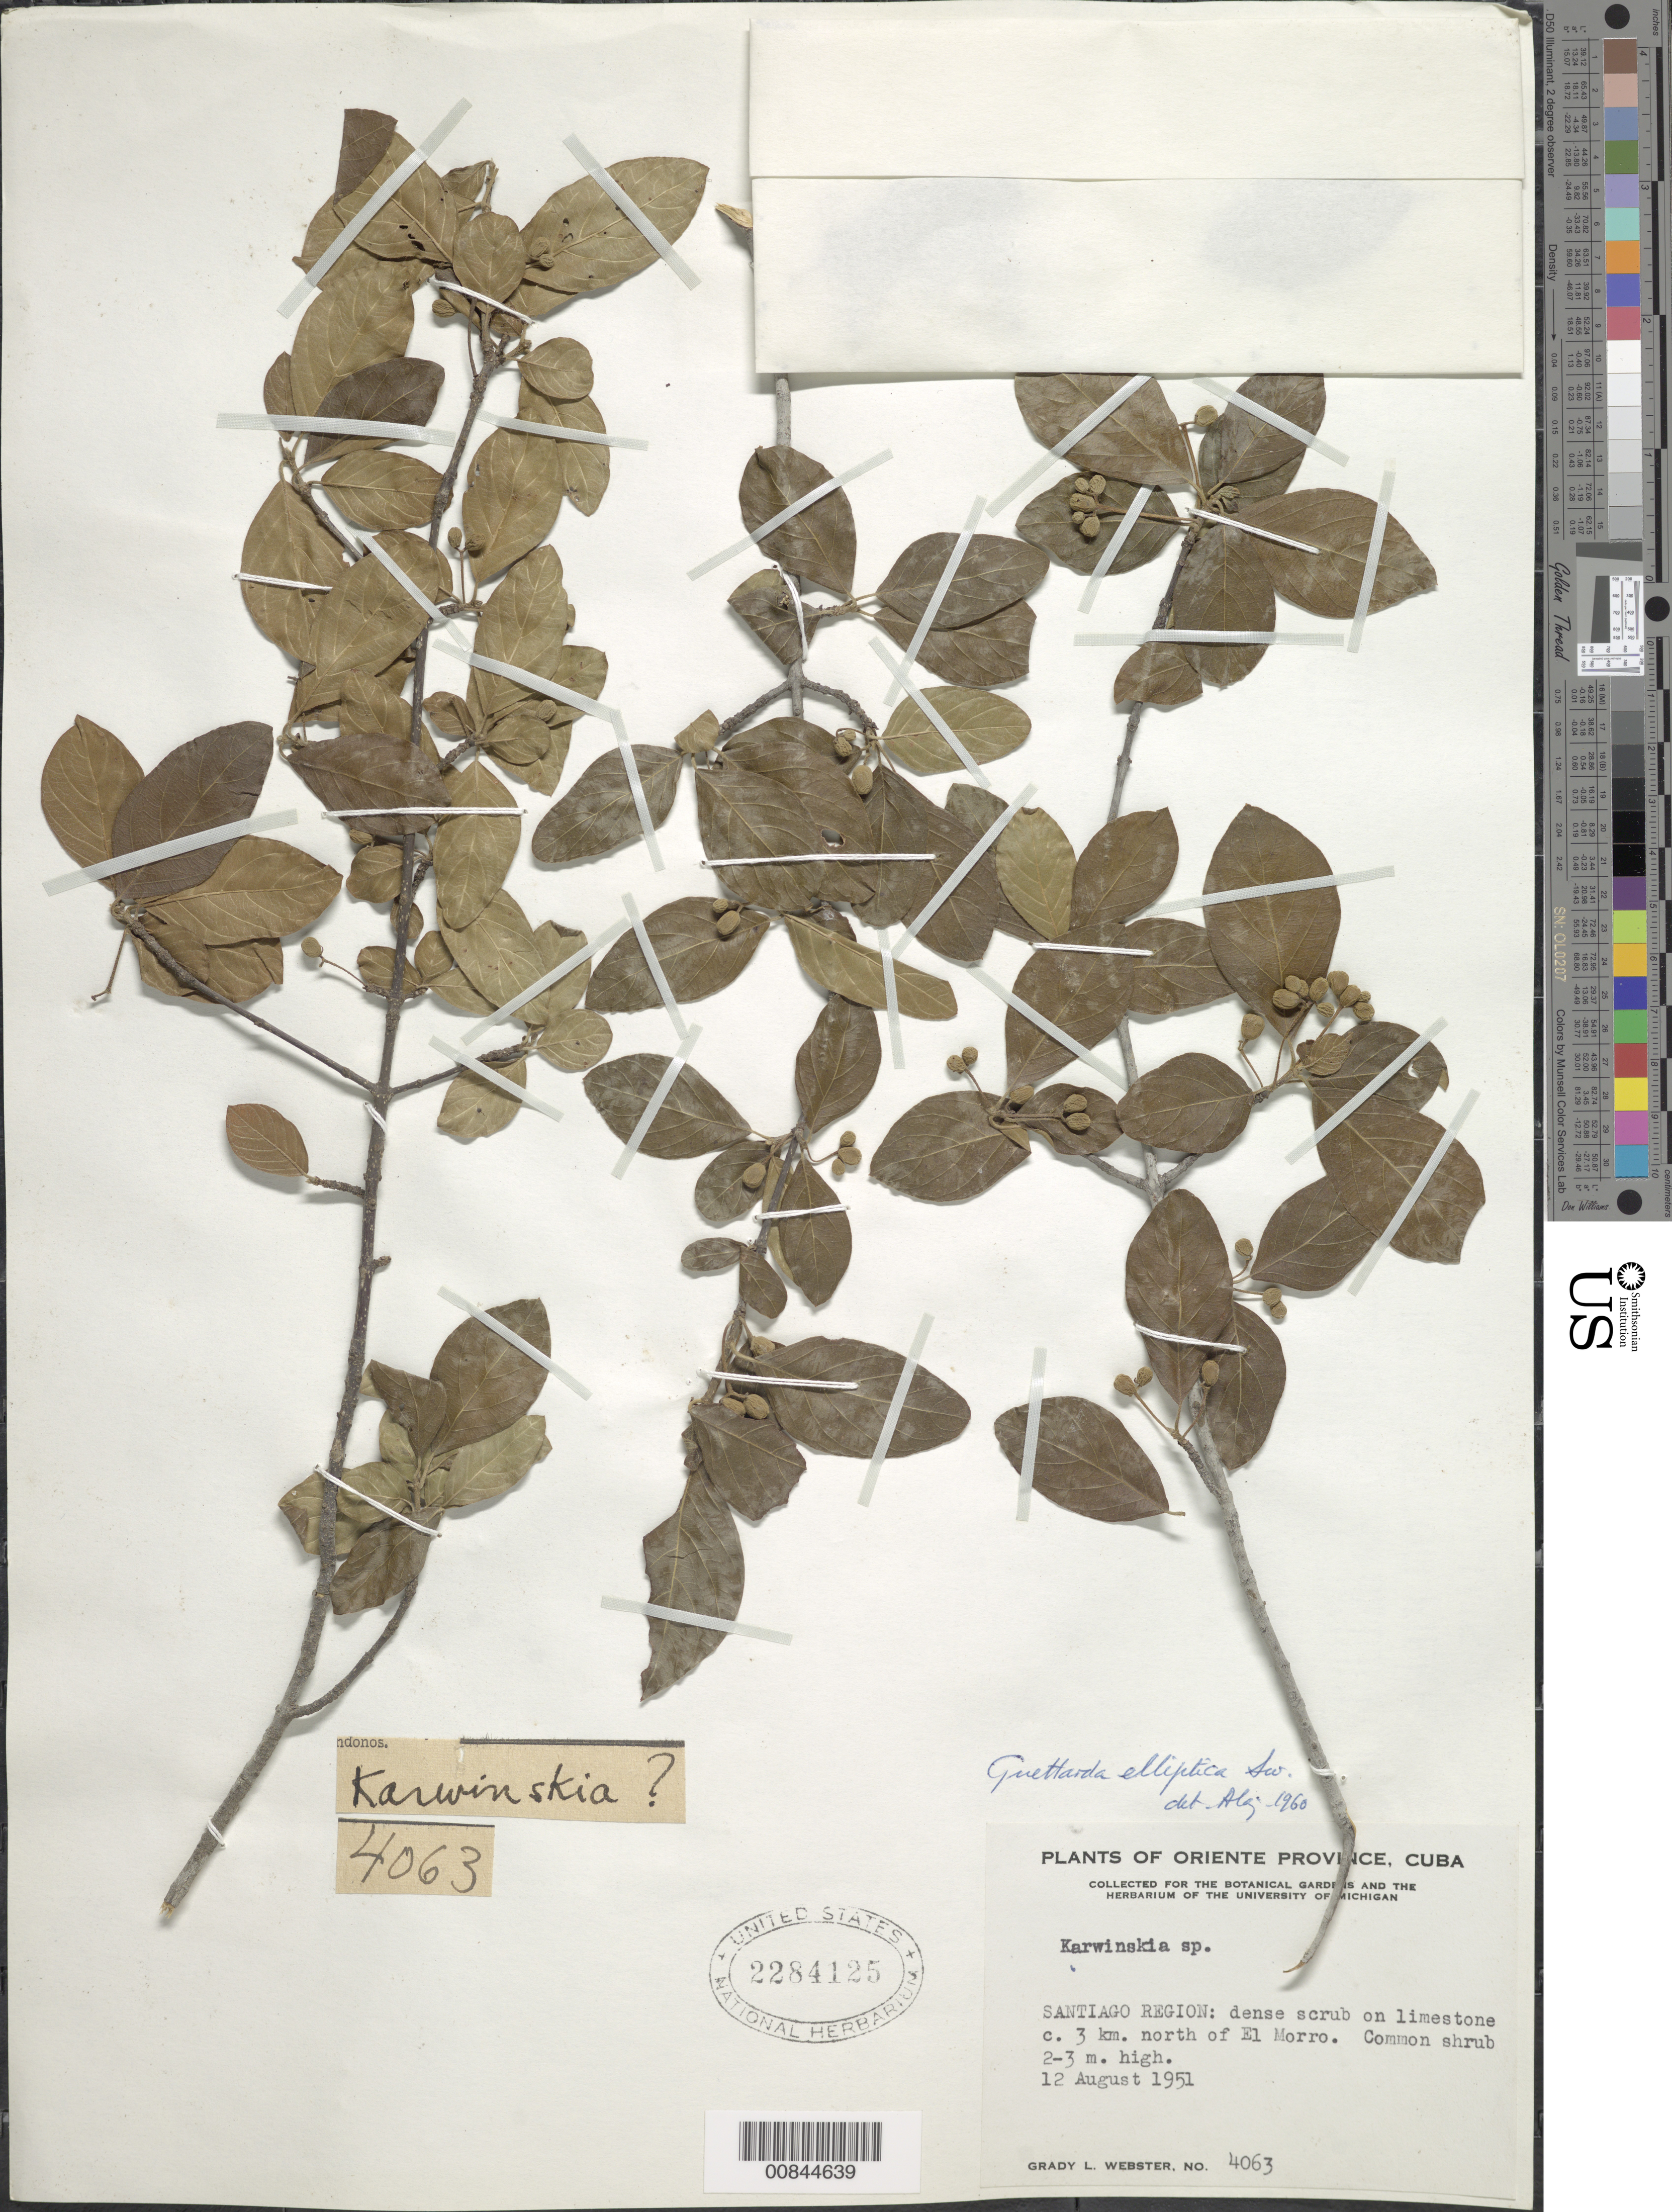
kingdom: Plantae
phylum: Tracheophyta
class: Magnoliopsida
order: Gentianales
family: Rubiaceae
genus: Guettarda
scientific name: Guettarda elliptica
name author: Sw.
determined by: Liogier, Alain H.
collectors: G. L. Webster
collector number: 4063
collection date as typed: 12 Aug 1951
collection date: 1951-08-12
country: Cuba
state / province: Oriente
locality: Santiago Region: About 3 km north of El Morro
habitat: Dense scrub on limestone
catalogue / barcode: US 2284125